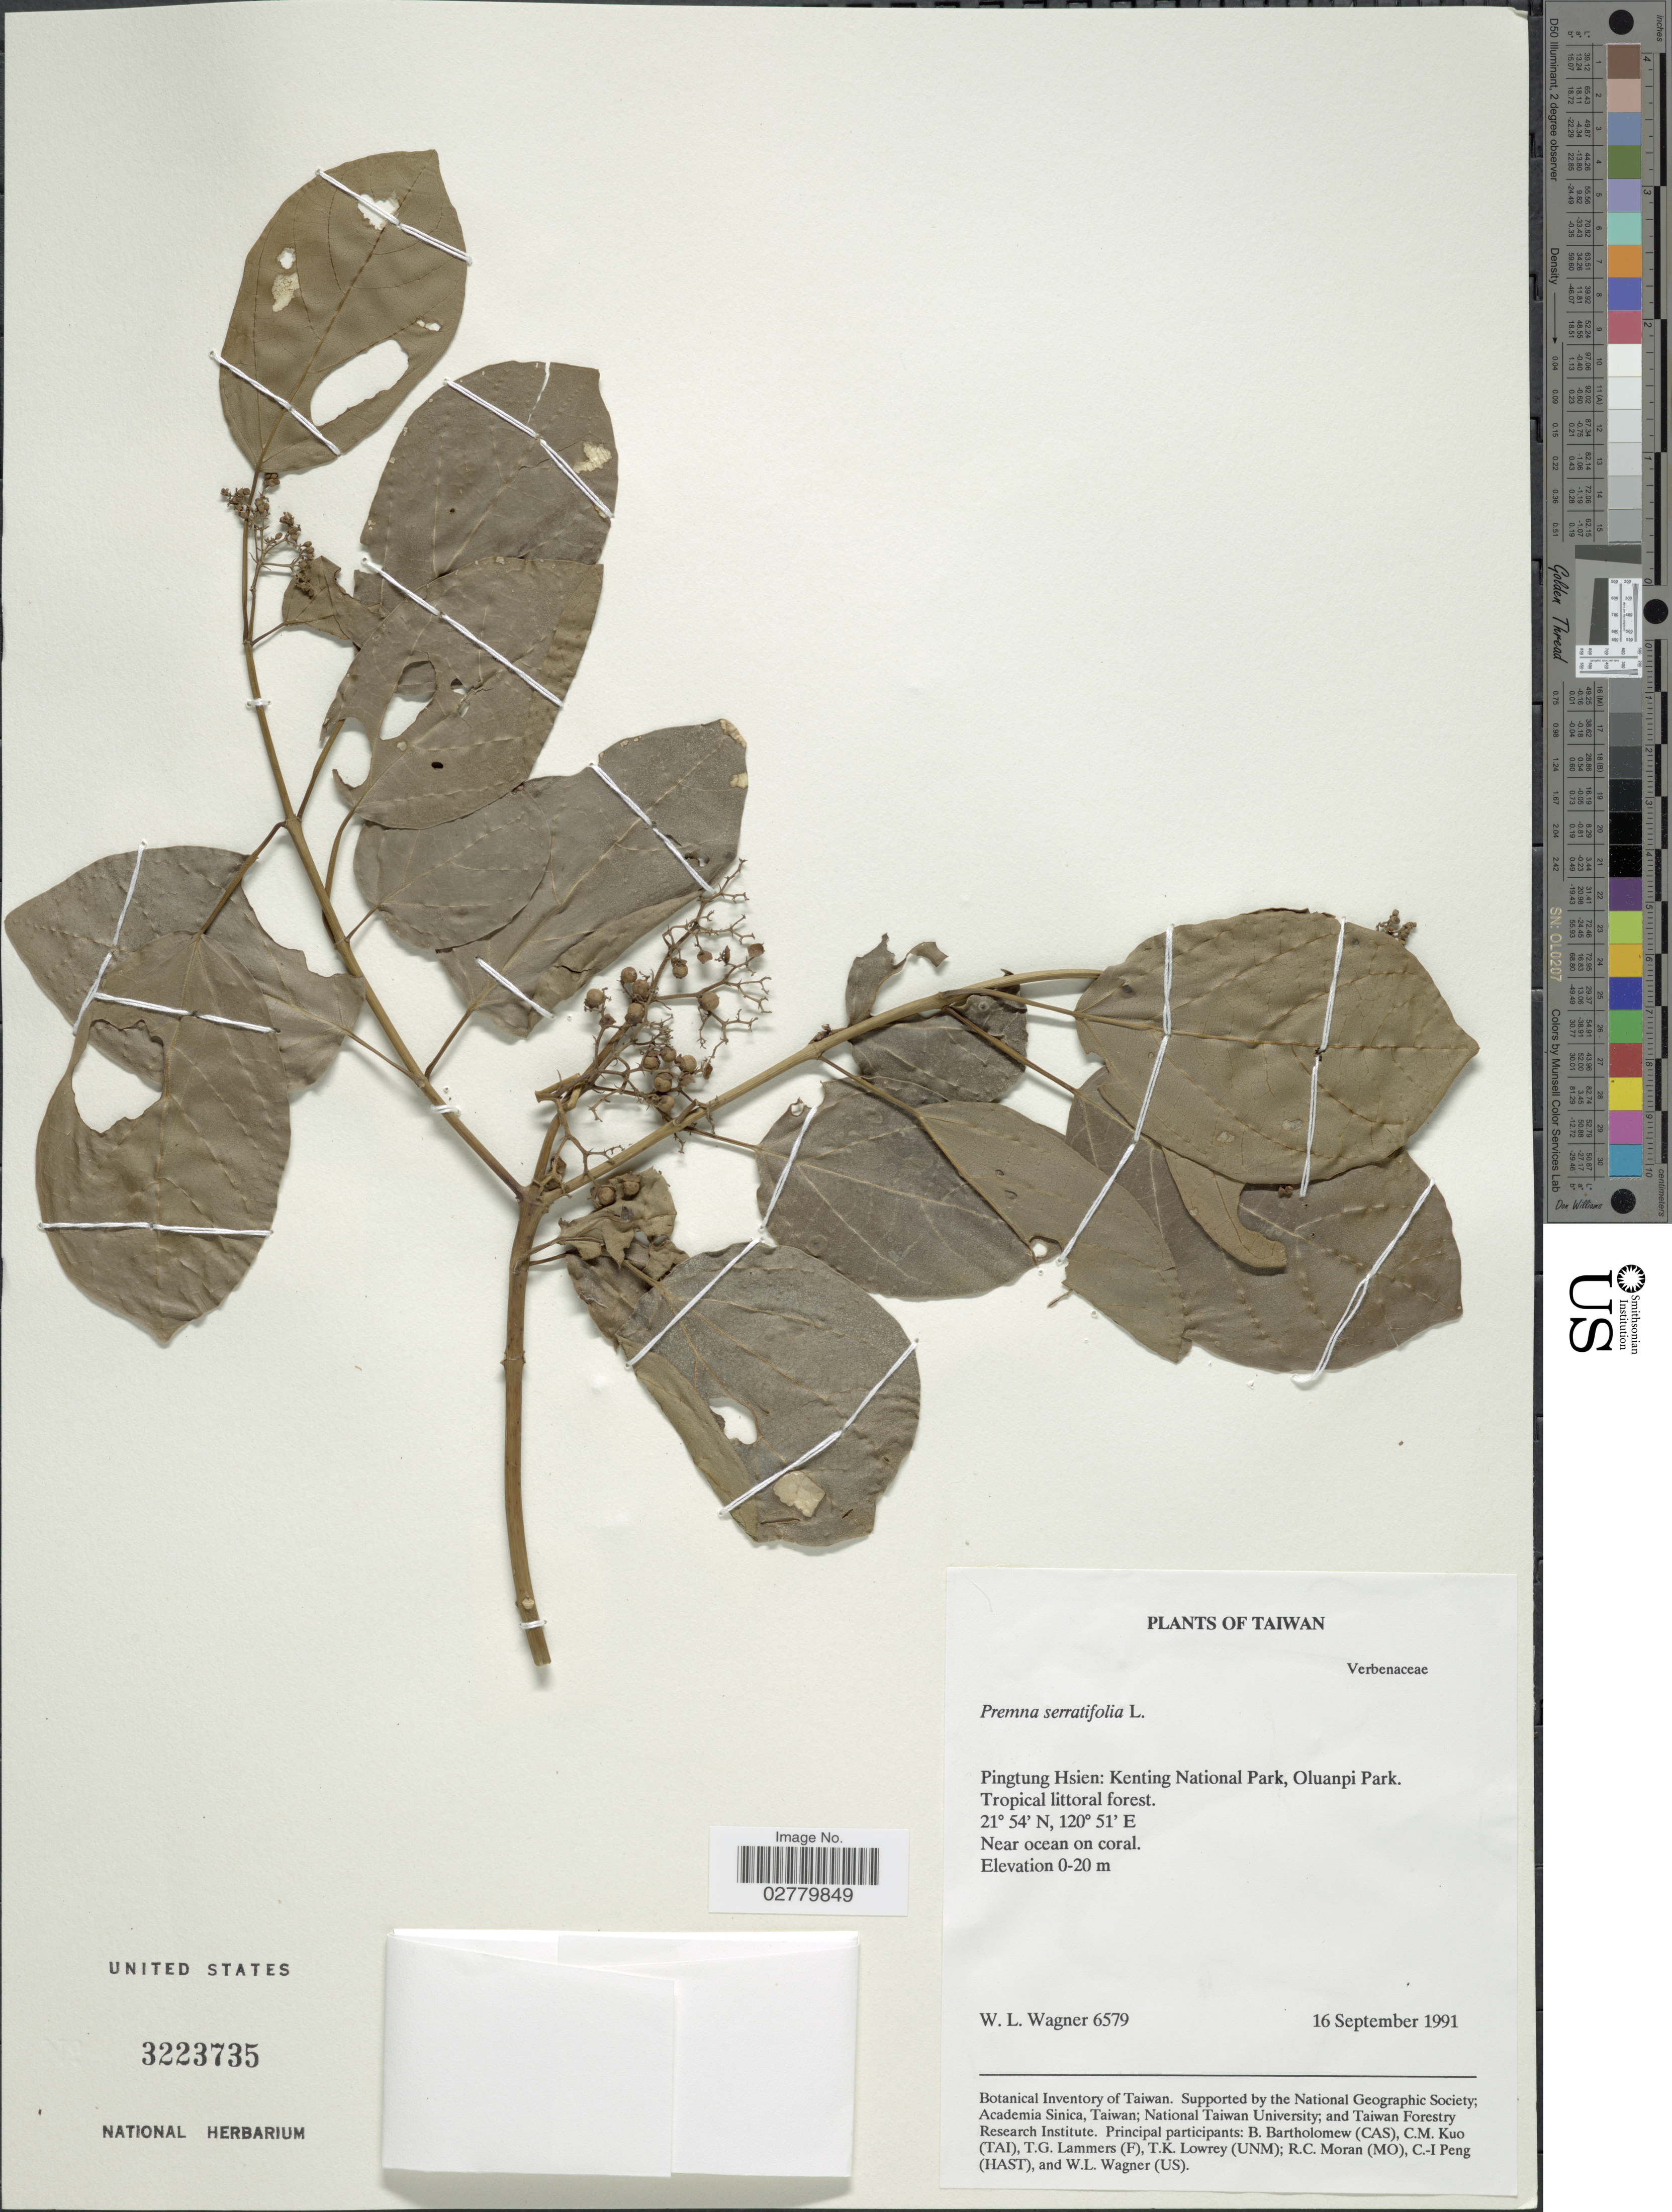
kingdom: Plantae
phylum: Tracheophyta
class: Magnoliopsida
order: Lamiales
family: Lamiaceae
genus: Premna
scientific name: Premna serratifolia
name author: L.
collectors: W. L. Wagner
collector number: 6579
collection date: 1991-09-16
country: Taiwan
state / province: Pingtung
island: Taiwan [Formosa]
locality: Pingtung Hsien: Kenting National Park, Oluanpi Park. Tropical littoral forest.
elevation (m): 0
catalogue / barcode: US 3223735